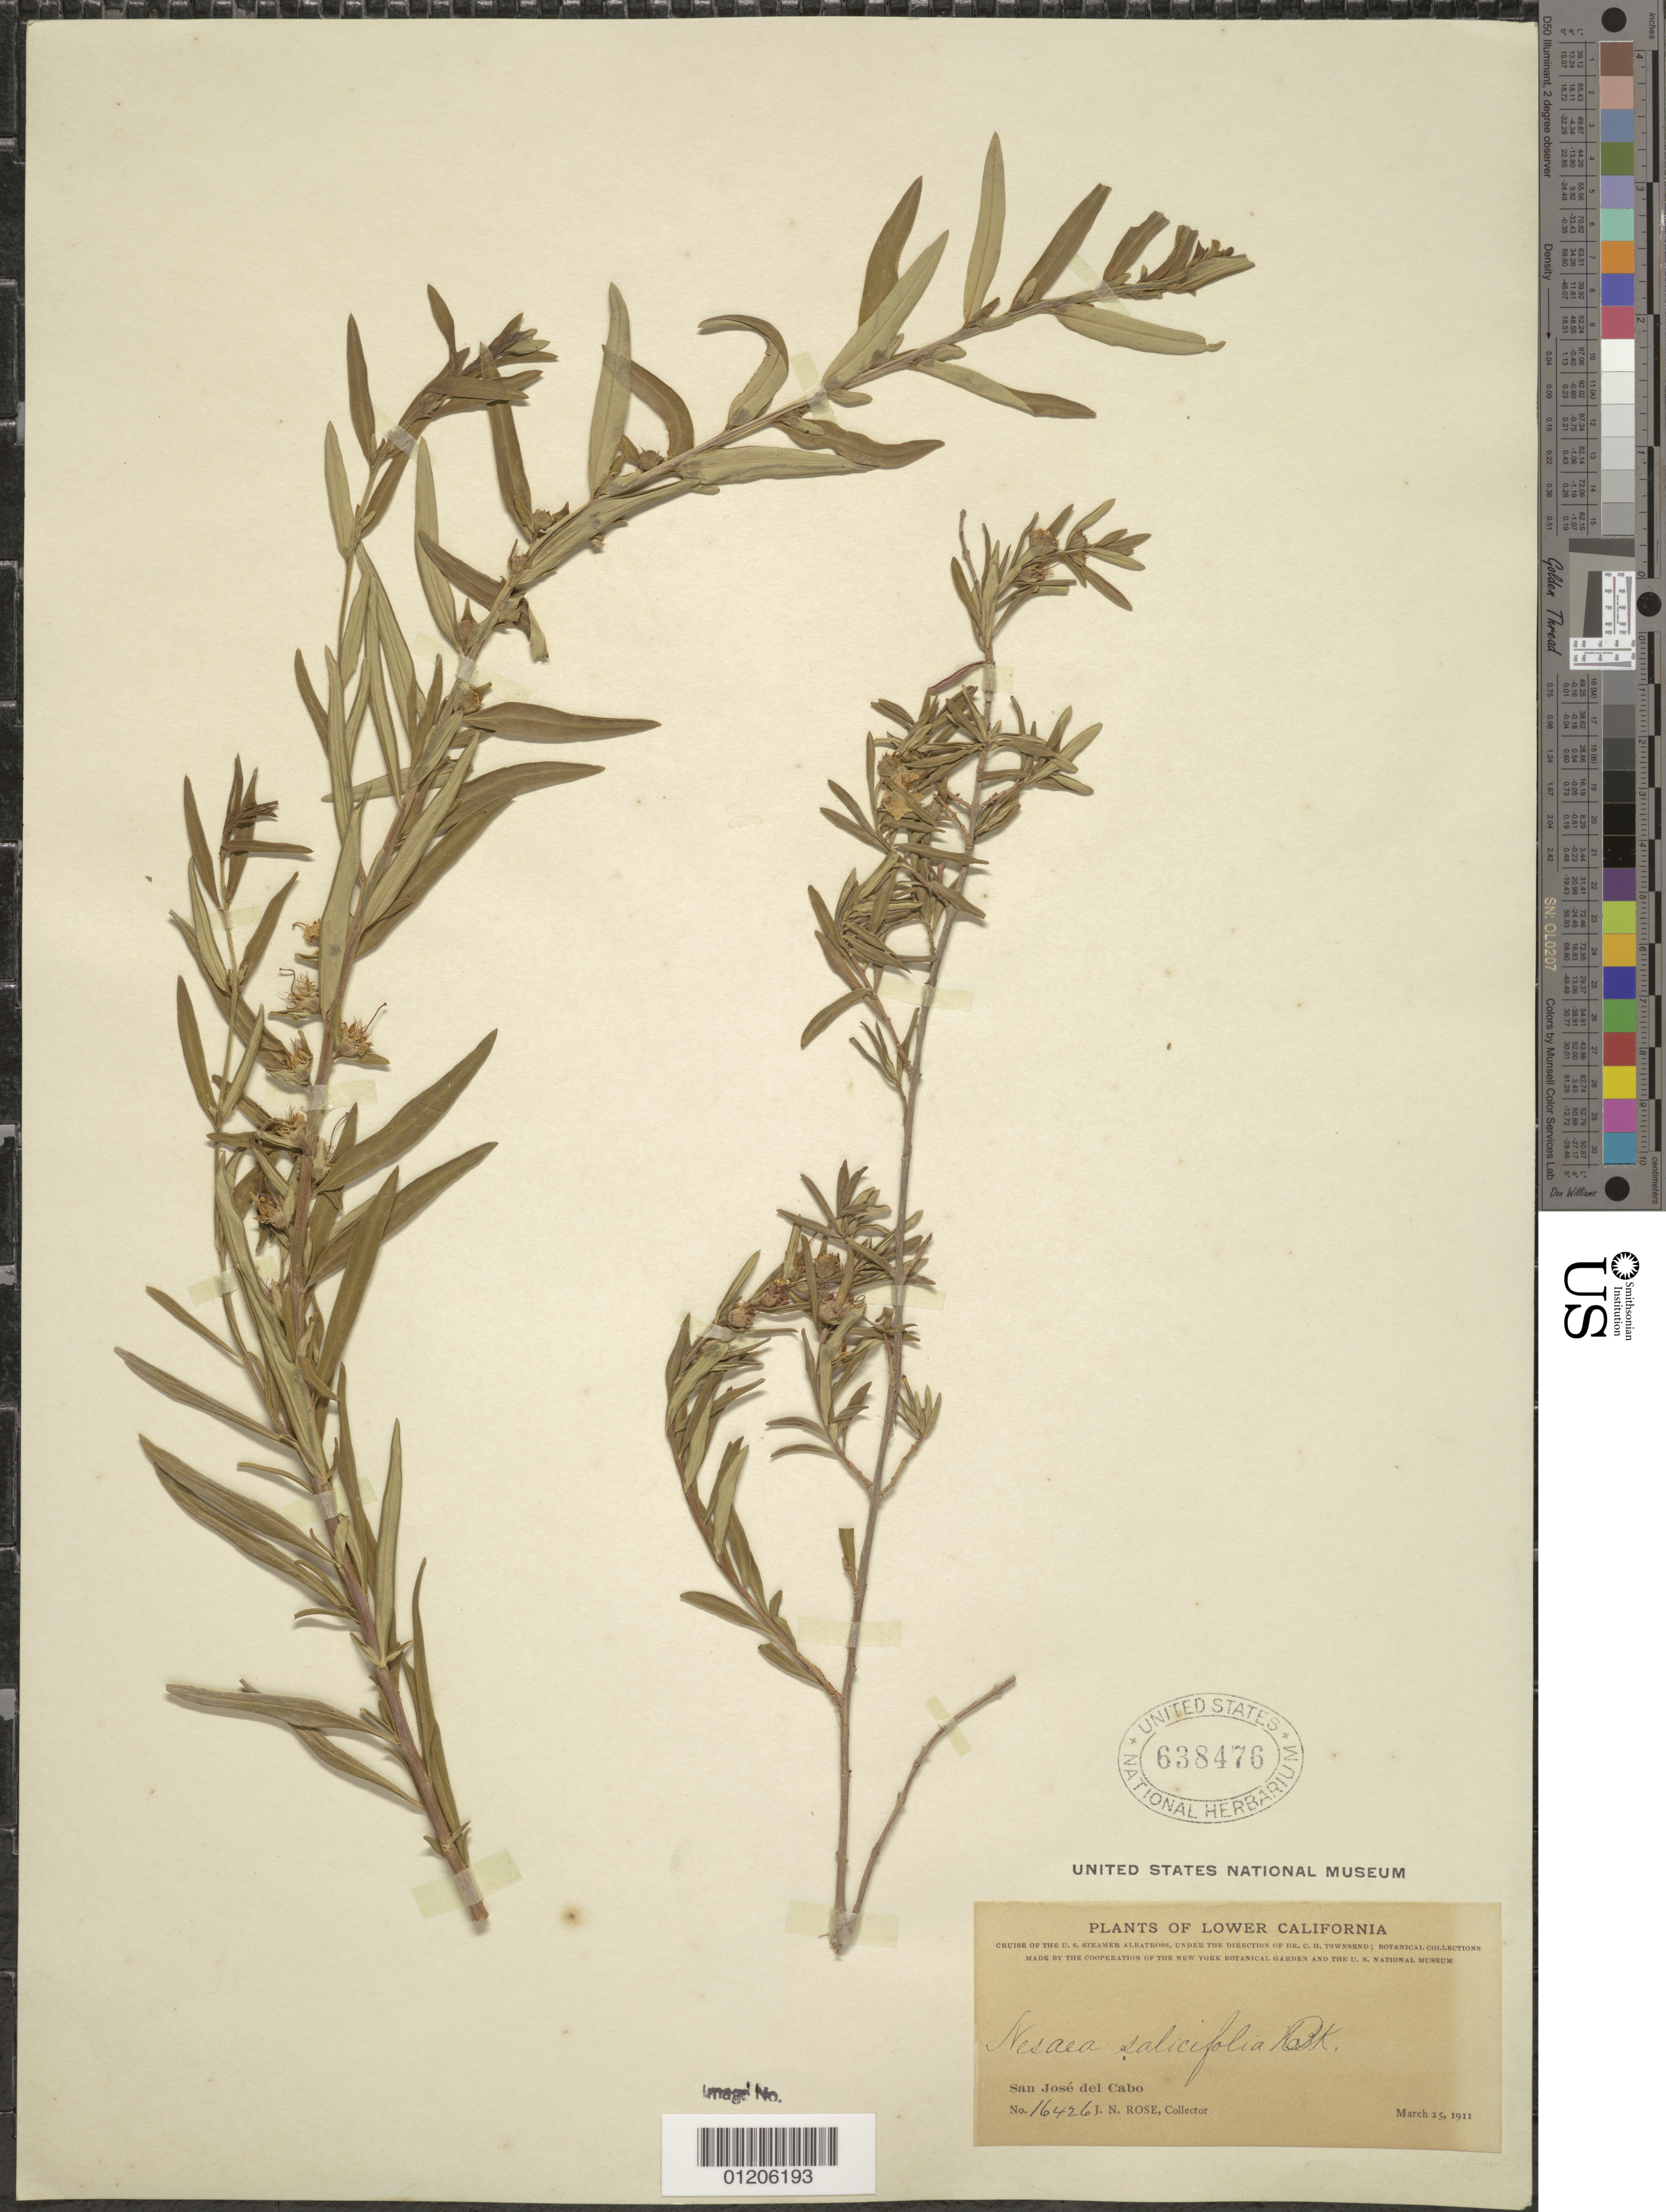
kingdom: Plantae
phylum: Tracheophyta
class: Magnoliopsida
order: Myrtales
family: Lythraceae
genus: Heimia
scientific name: Heimia salicifolia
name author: Link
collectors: J. N. Rose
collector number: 16426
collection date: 1911-03-25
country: Mexico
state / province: Baja California Sur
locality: San Jose del Cabo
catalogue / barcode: US 638476